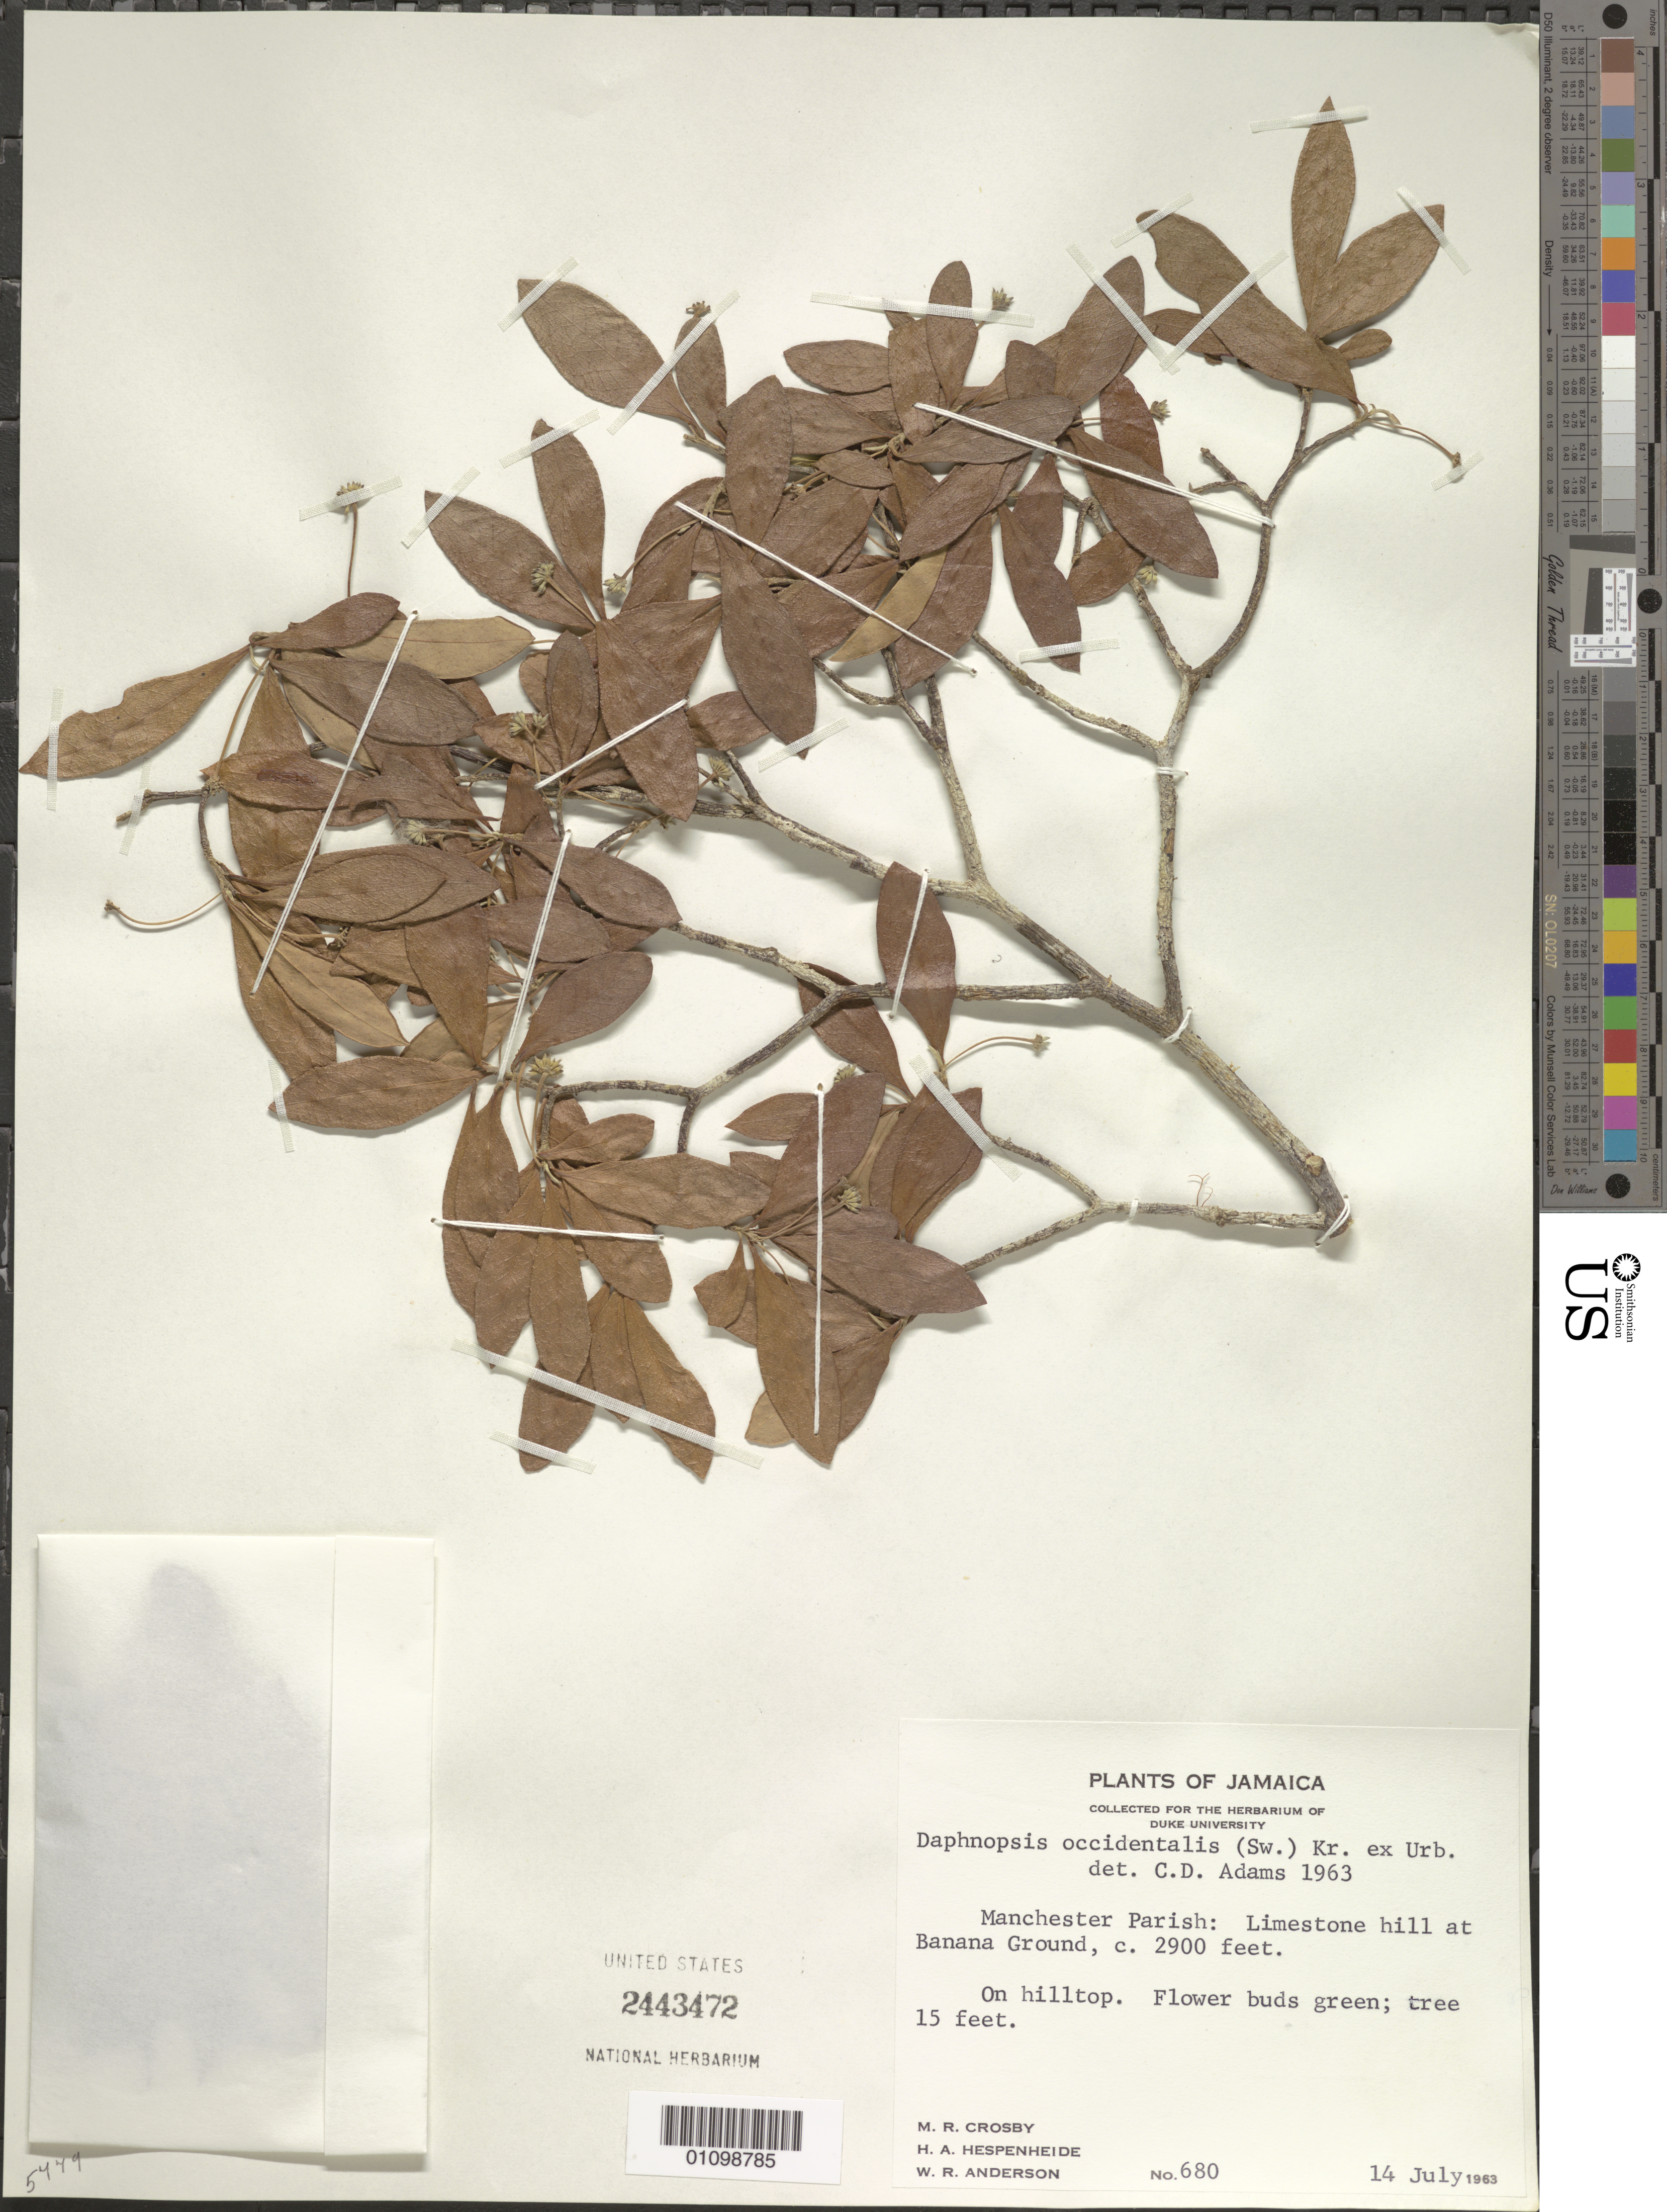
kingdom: Plantae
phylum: Tracheophyta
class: Magnoliopsida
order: Malvales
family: Thymelaeaceae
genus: Daphnopsis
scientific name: Daphnopsis occidentalis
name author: (Sw.) Krug & Urb.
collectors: M. R. Crosby, H. A. Hespenheide & W. R. Anderson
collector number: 680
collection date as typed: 14 Jul 1963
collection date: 1963-07-14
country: Jamaica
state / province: Manchester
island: Jamaica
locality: Limestone hill at Banana Ground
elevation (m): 884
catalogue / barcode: US 2443472